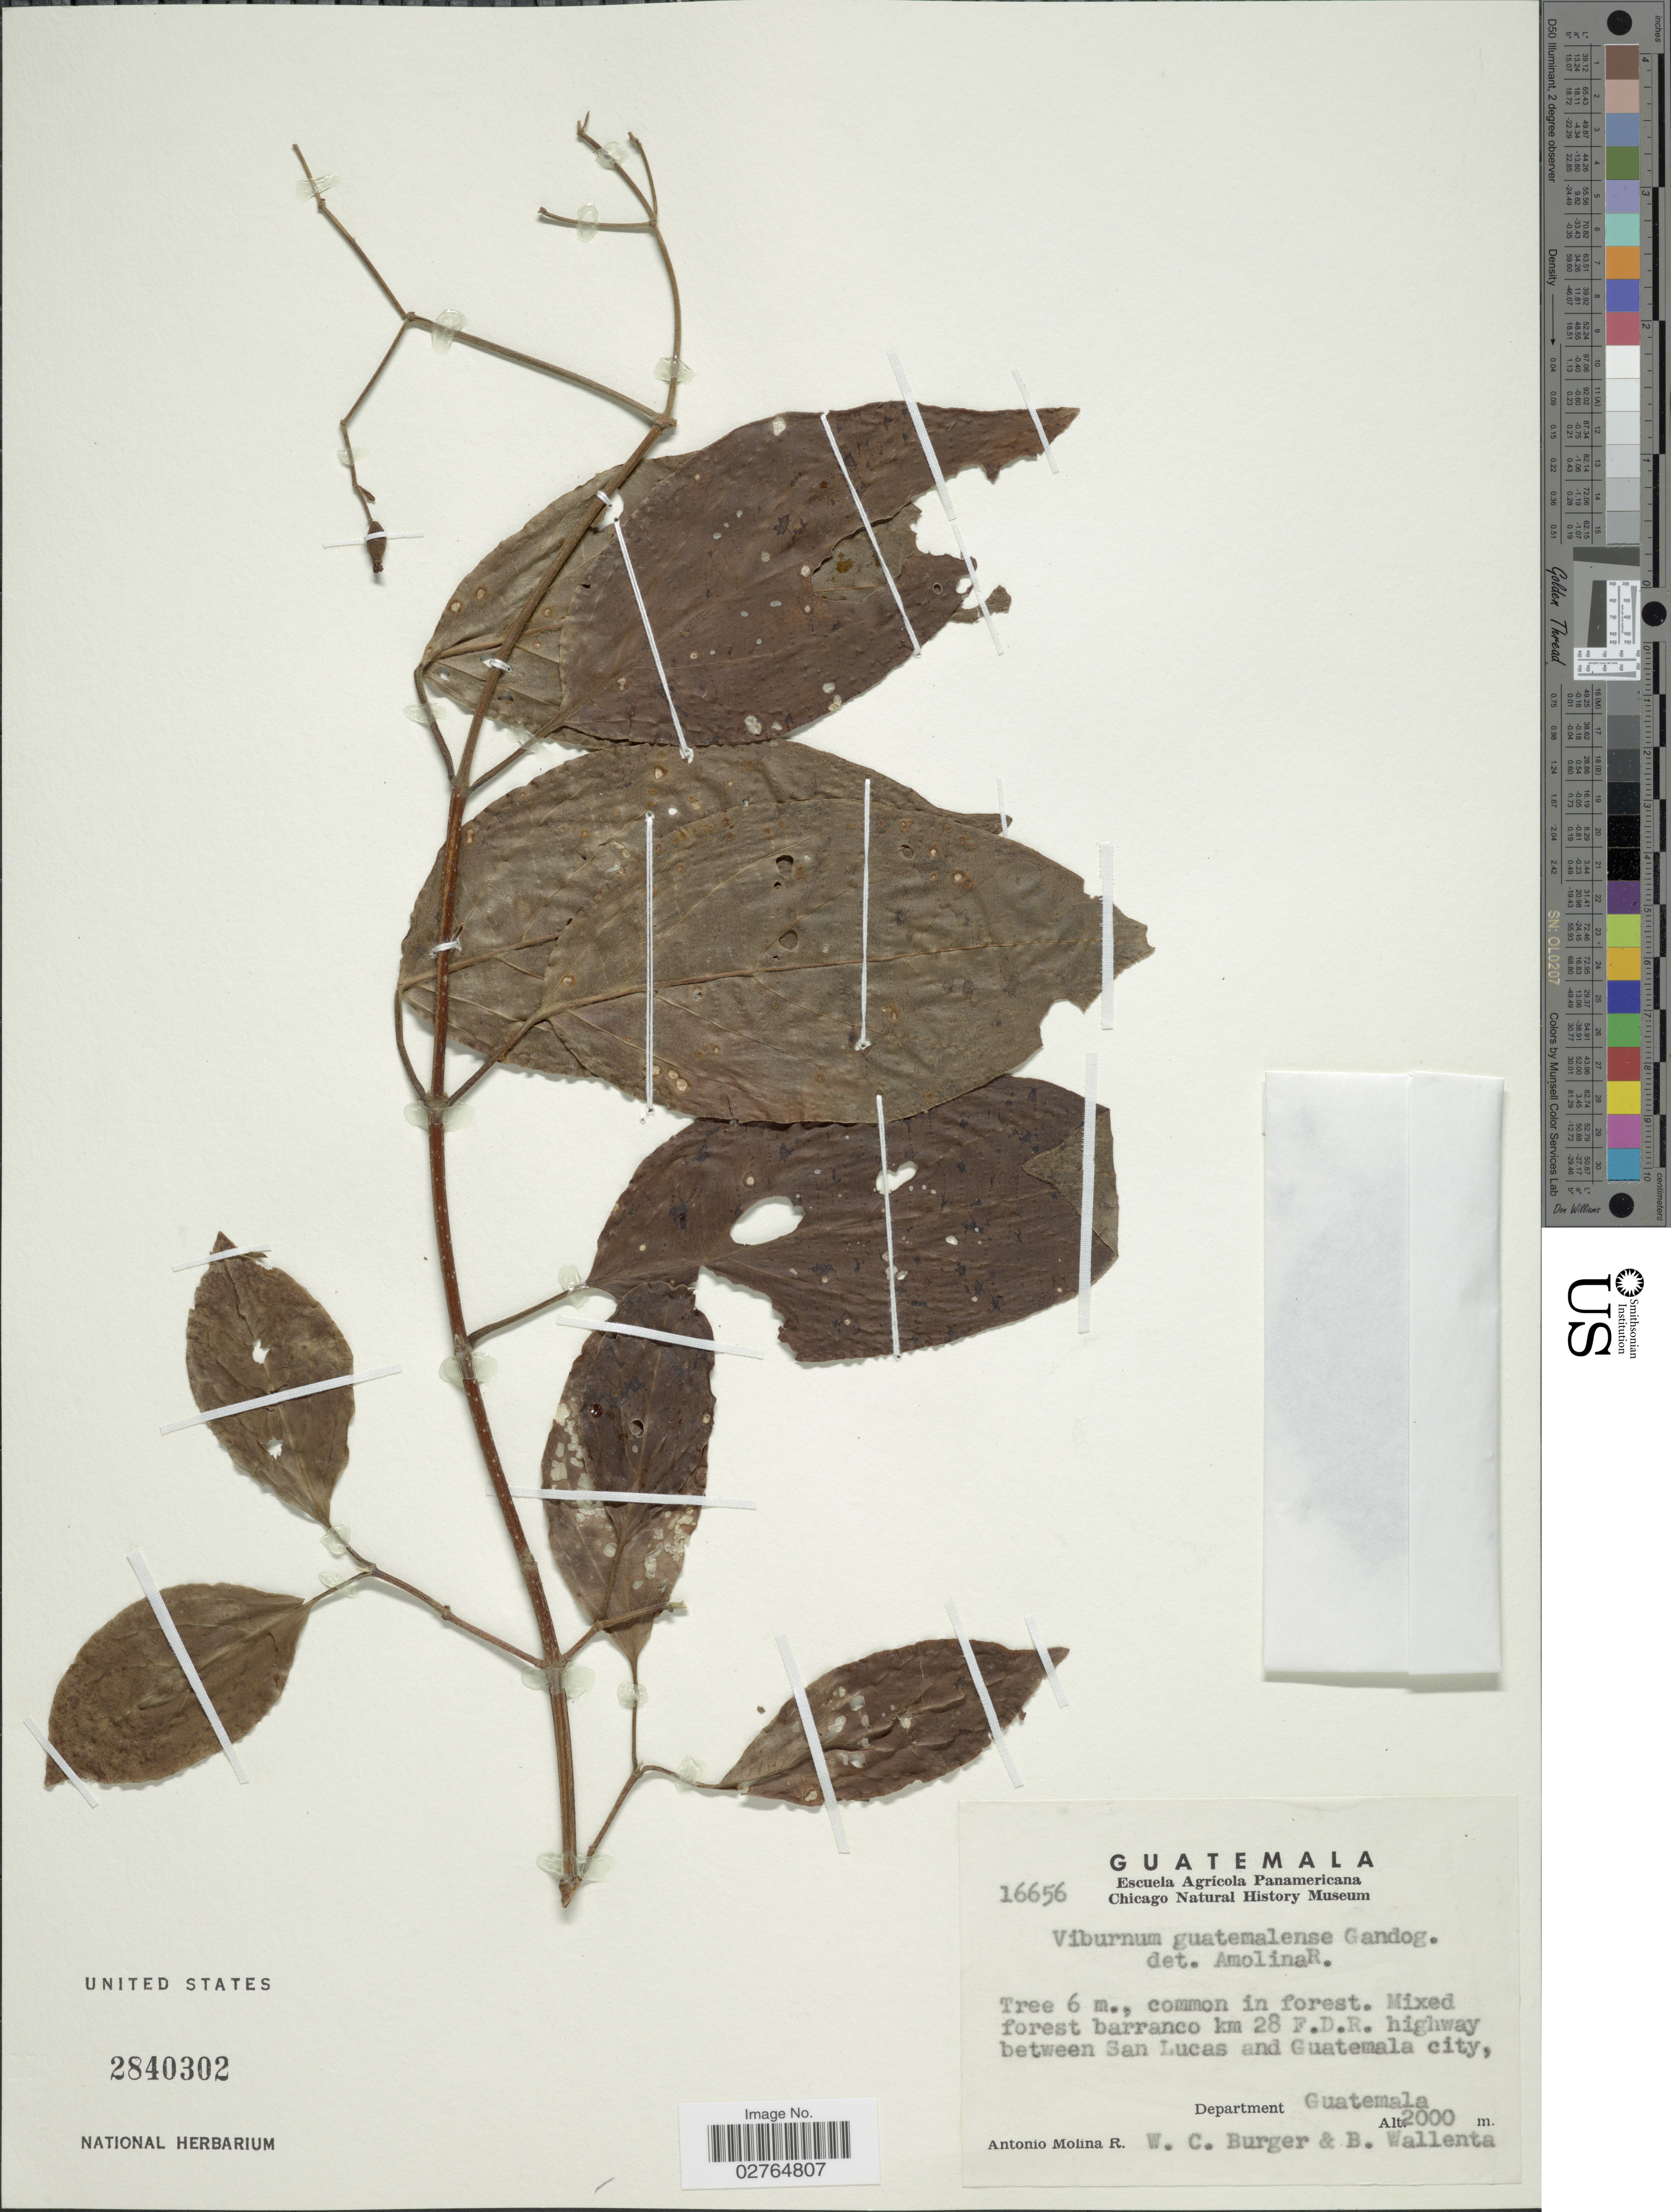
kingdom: Plantae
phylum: Tracheophyta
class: Magnoliopsida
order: Dipsacales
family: Viburnaceae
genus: Viburnum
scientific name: Viburnum guatemalense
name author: Gand.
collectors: A. Molina R., W. Burger & B. Wallenta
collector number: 16656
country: Guatemala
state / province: Guatemala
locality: Mixed forest barranco km 28 F.D.R. highway between San Lucas and Guatemala city. Department Guatemala.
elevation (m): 2000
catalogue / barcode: US 2840302